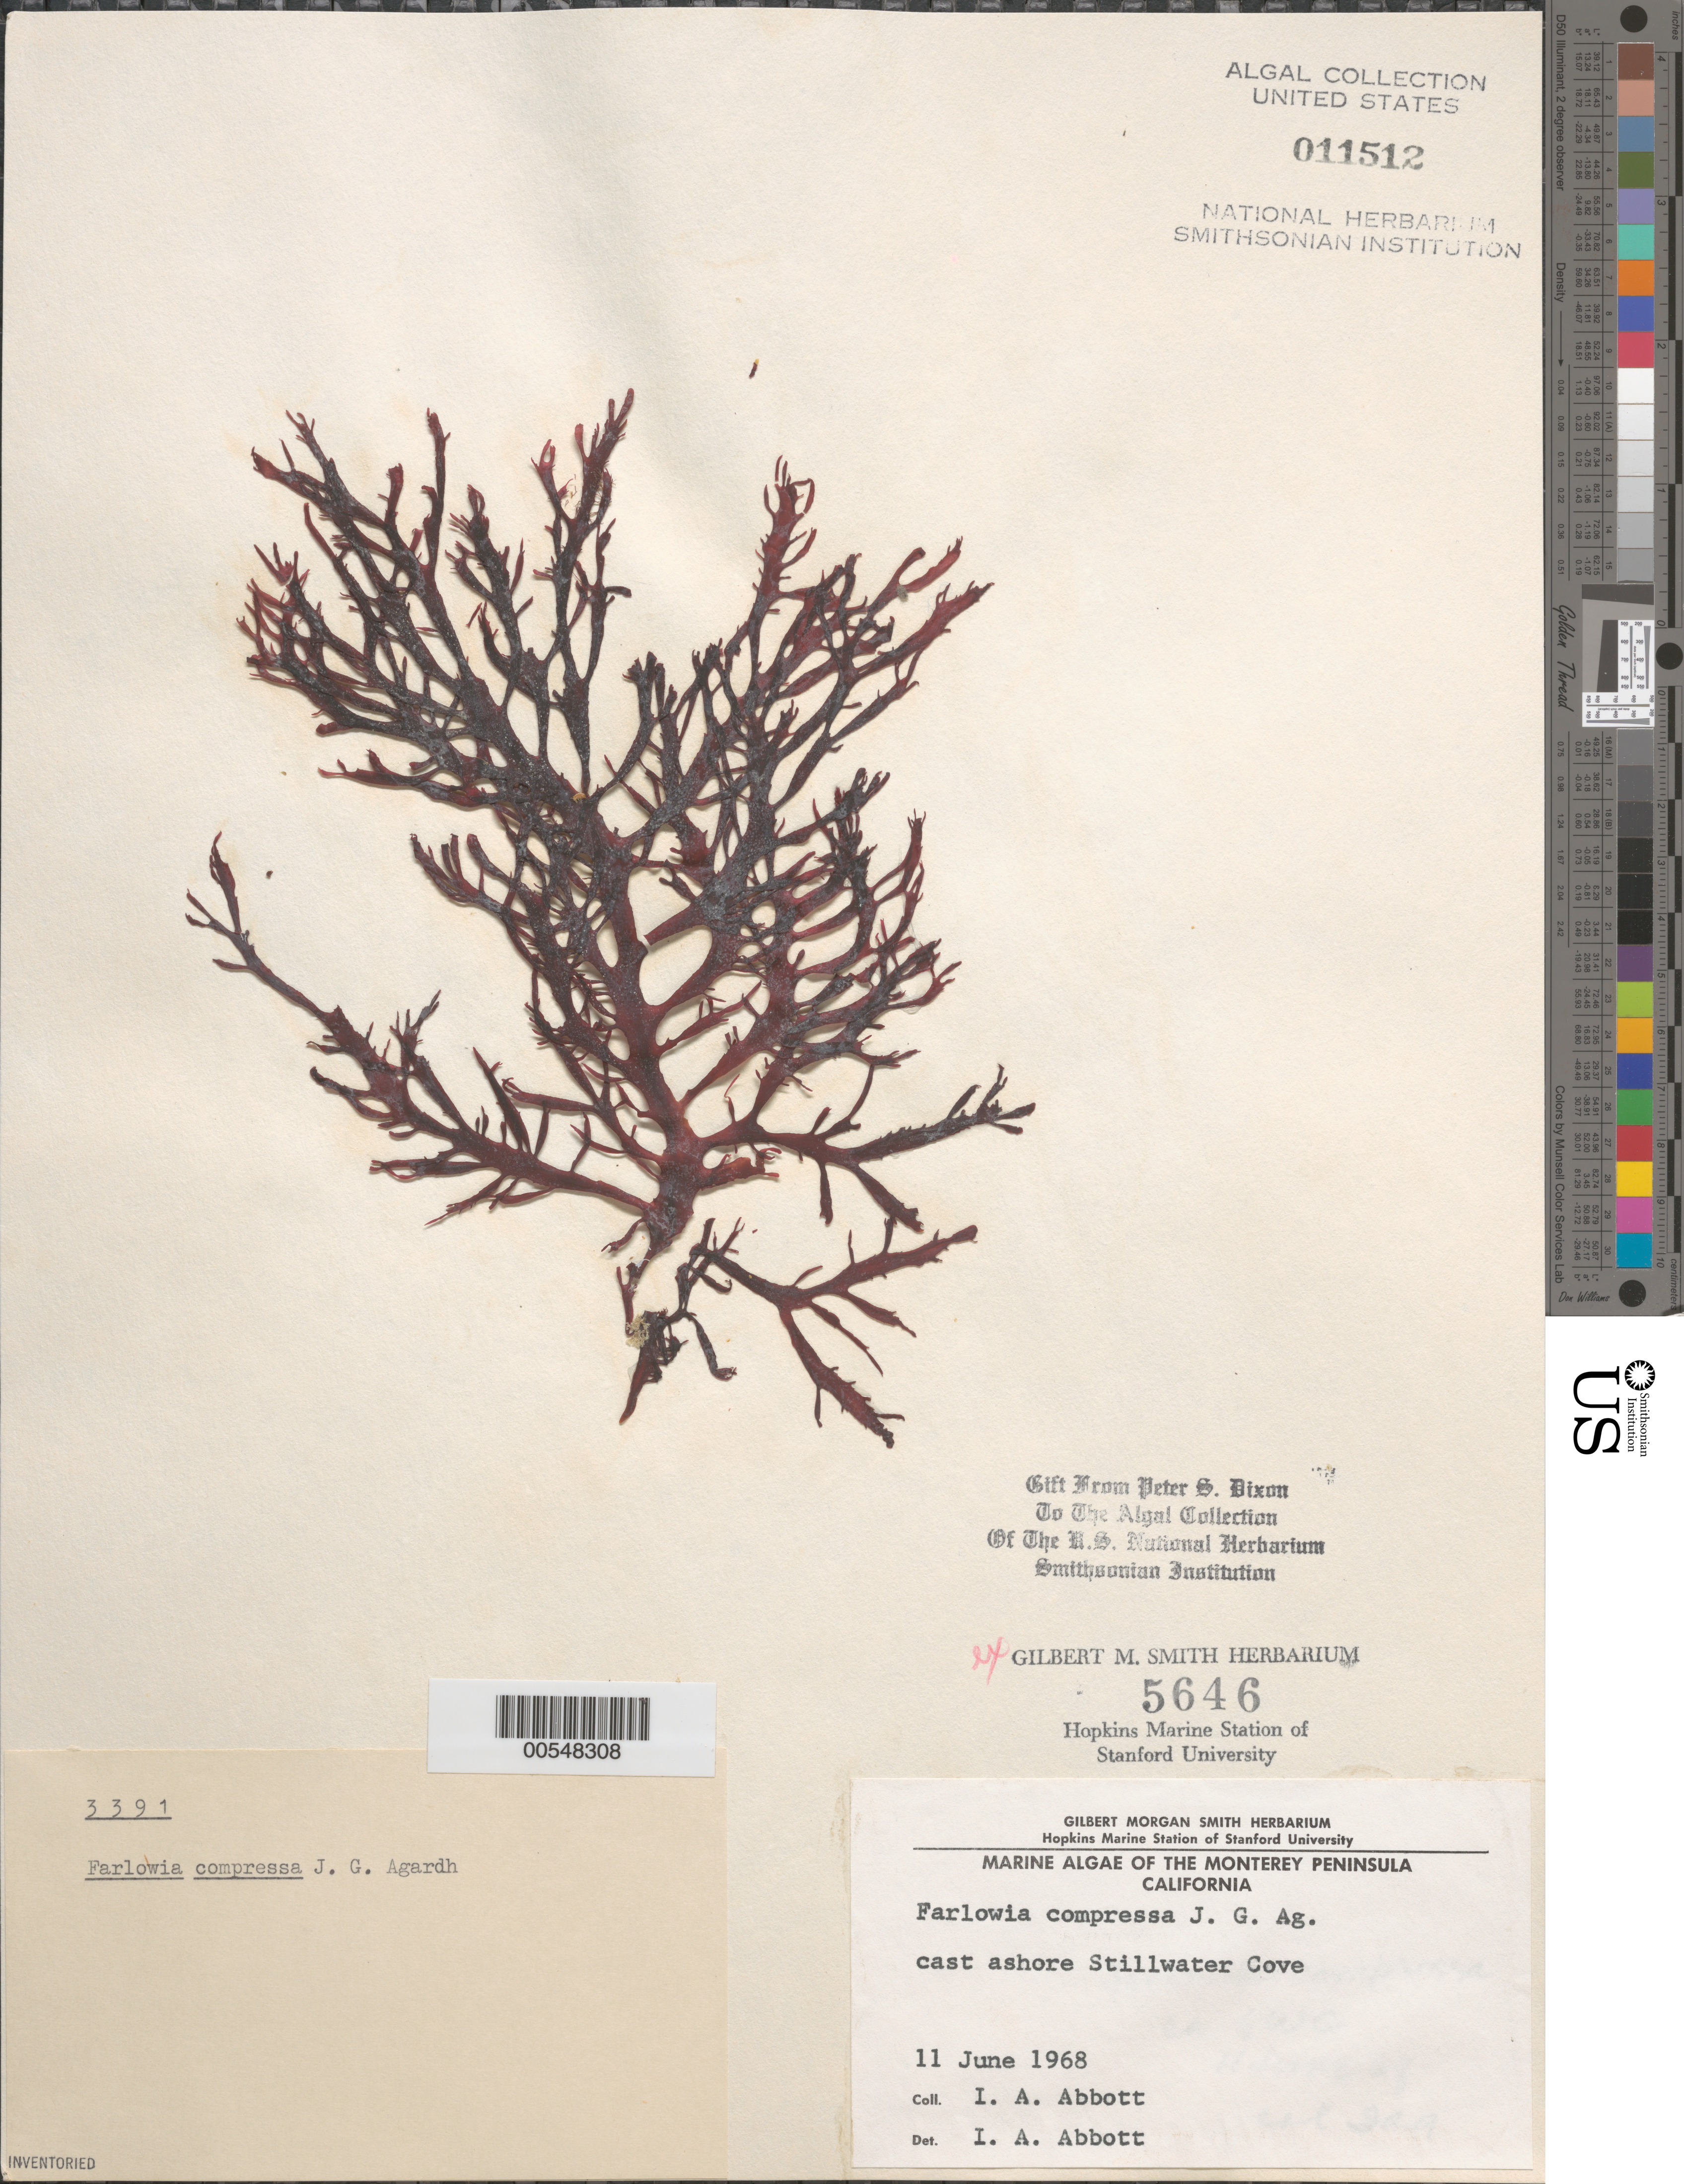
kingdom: Plantae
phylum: Rhodophyta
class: Florideophyceae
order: Gigartinales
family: Dumontiaceae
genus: Farlowia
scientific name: Farlowia compressa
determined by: Abbott, Isabella A.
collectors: I. A. Abbott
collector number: PSD 3391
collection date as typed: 11 Jun 1968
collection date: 1968-06-11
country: United States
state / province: California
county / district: Monterey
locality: Stillwater Cove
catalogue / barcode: US 11512